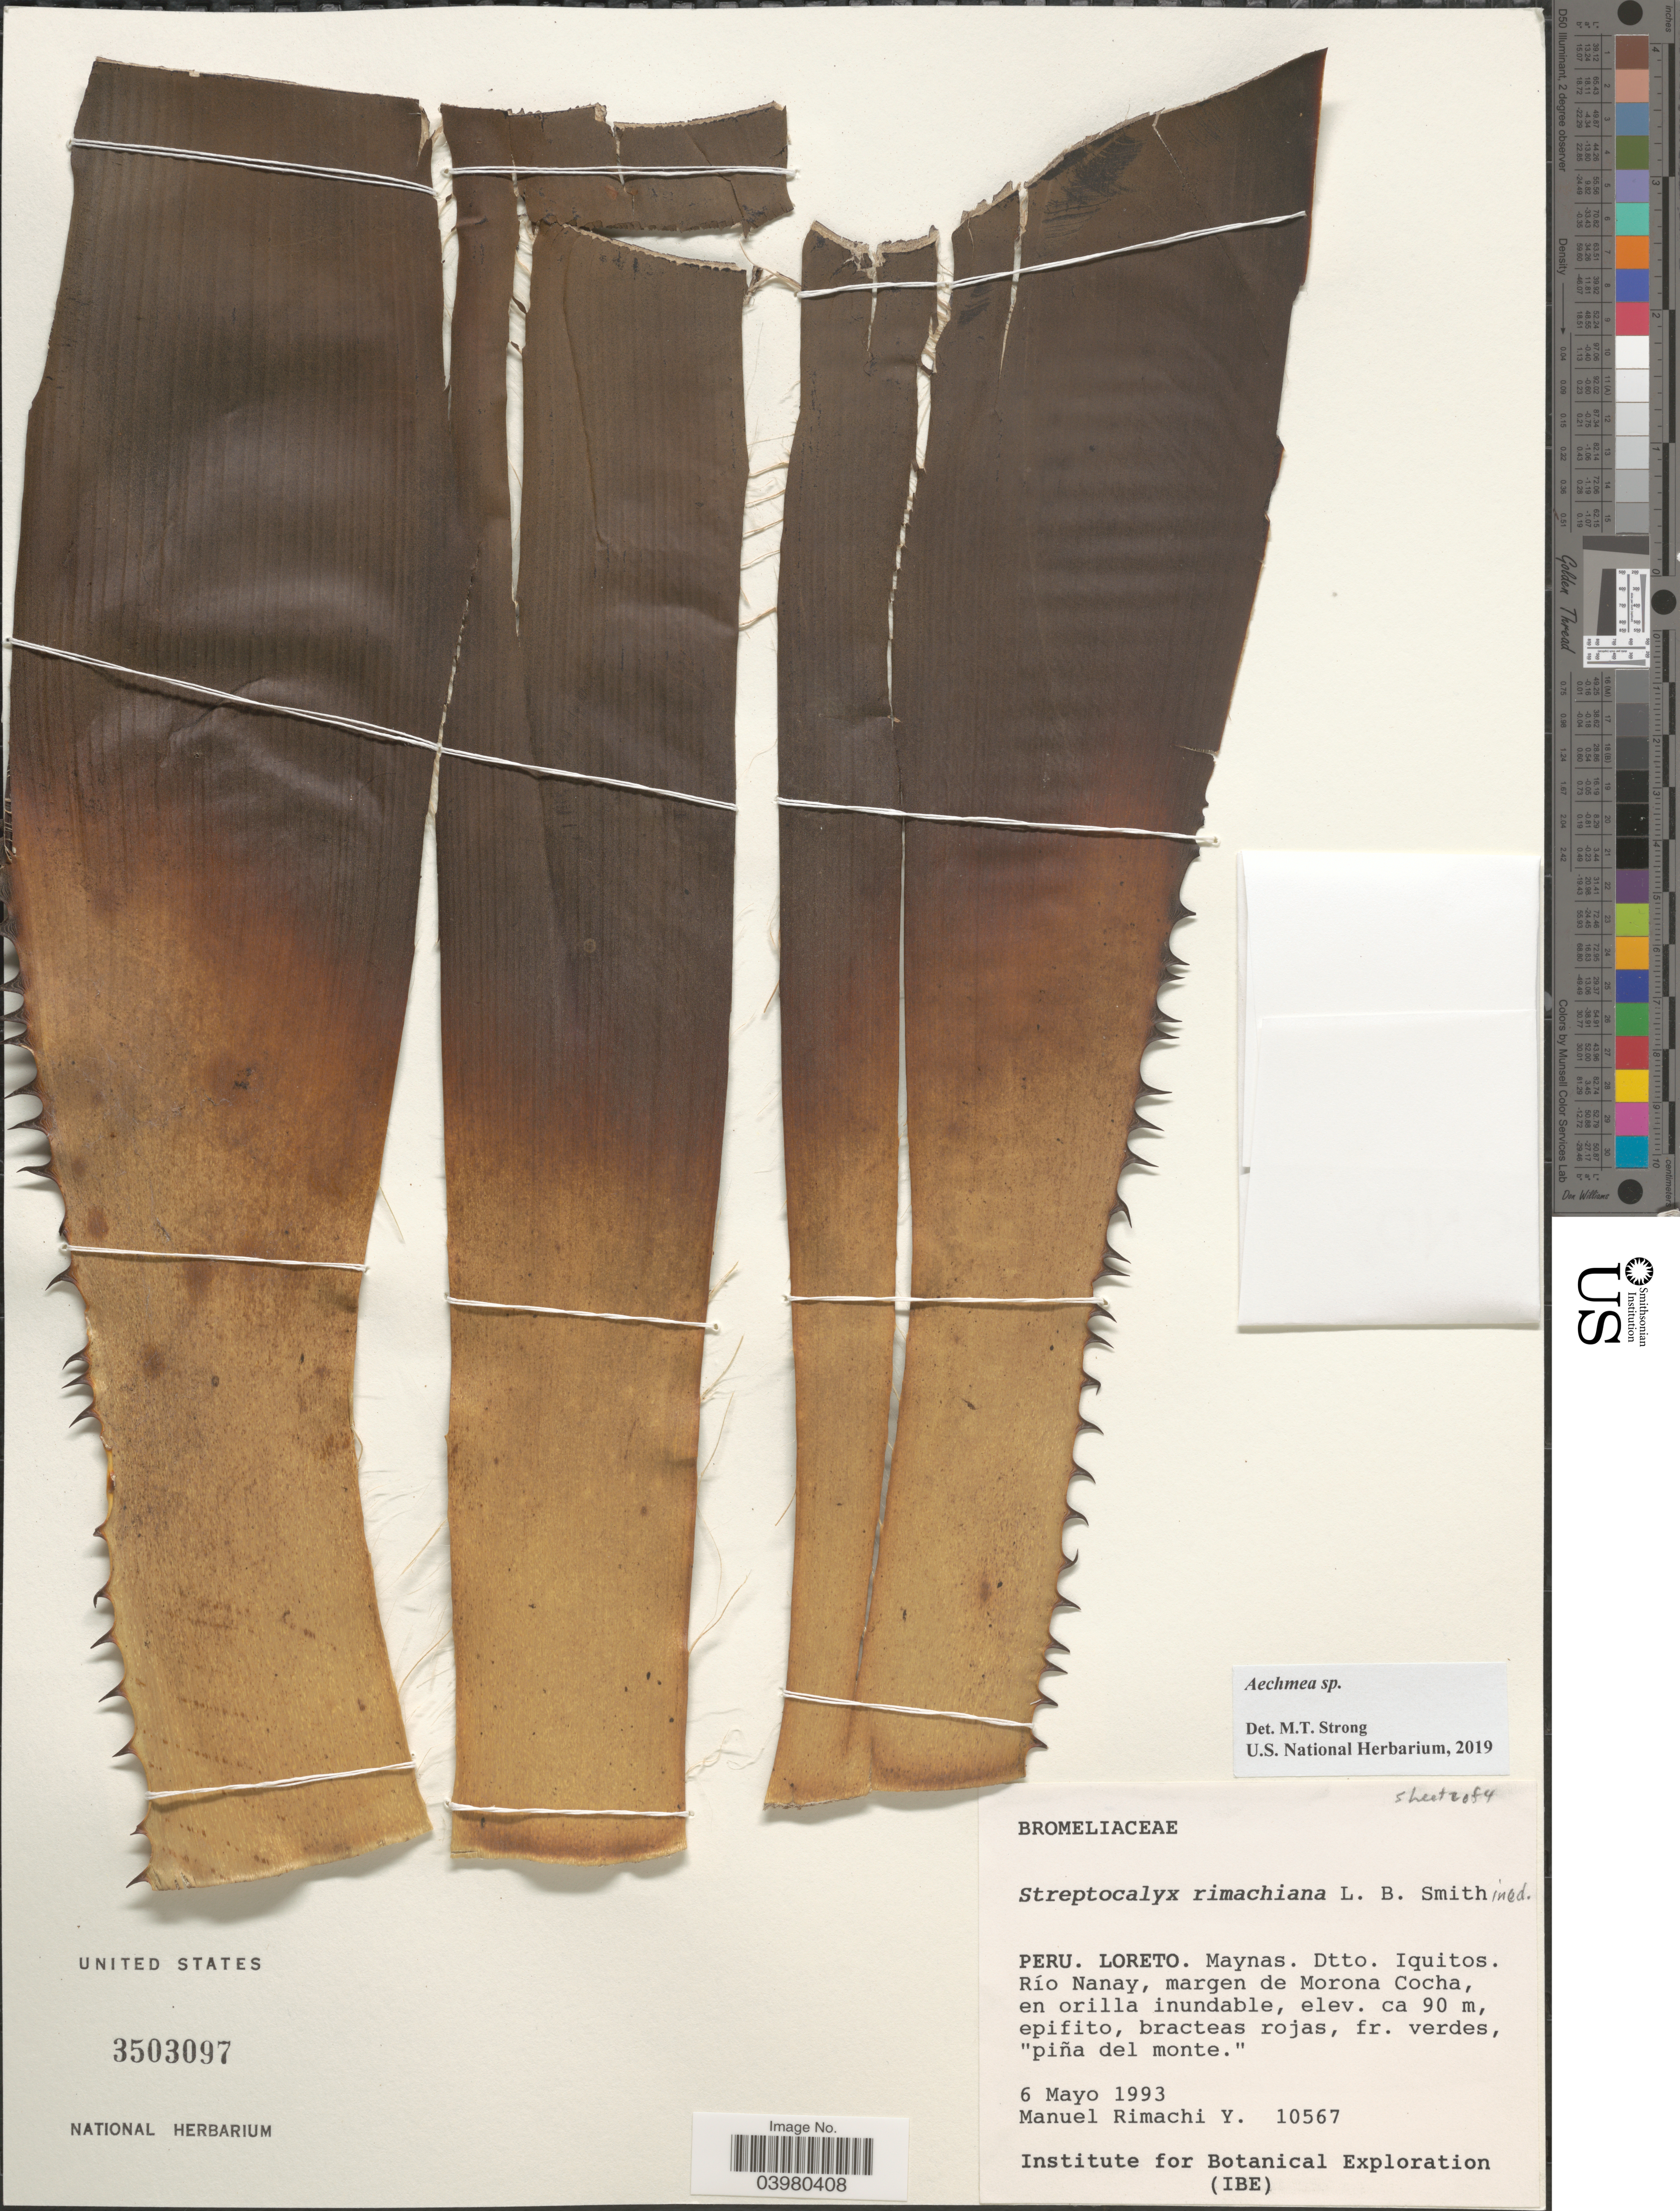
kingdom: Plantae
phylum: Tracheophyta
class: Liliopsida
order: Poales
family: Bromeliaceae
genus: Aechmea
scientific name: Aechmea sp.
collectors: M. Rimachi Y.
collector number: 10567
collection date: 1993-05-06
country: Peru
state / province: Loreto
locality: Maynas. Dtto. Iquitos. Río Nanay, margen de Morona Cocha, en orilla inundable.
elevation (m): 90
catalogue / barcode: US 3503097